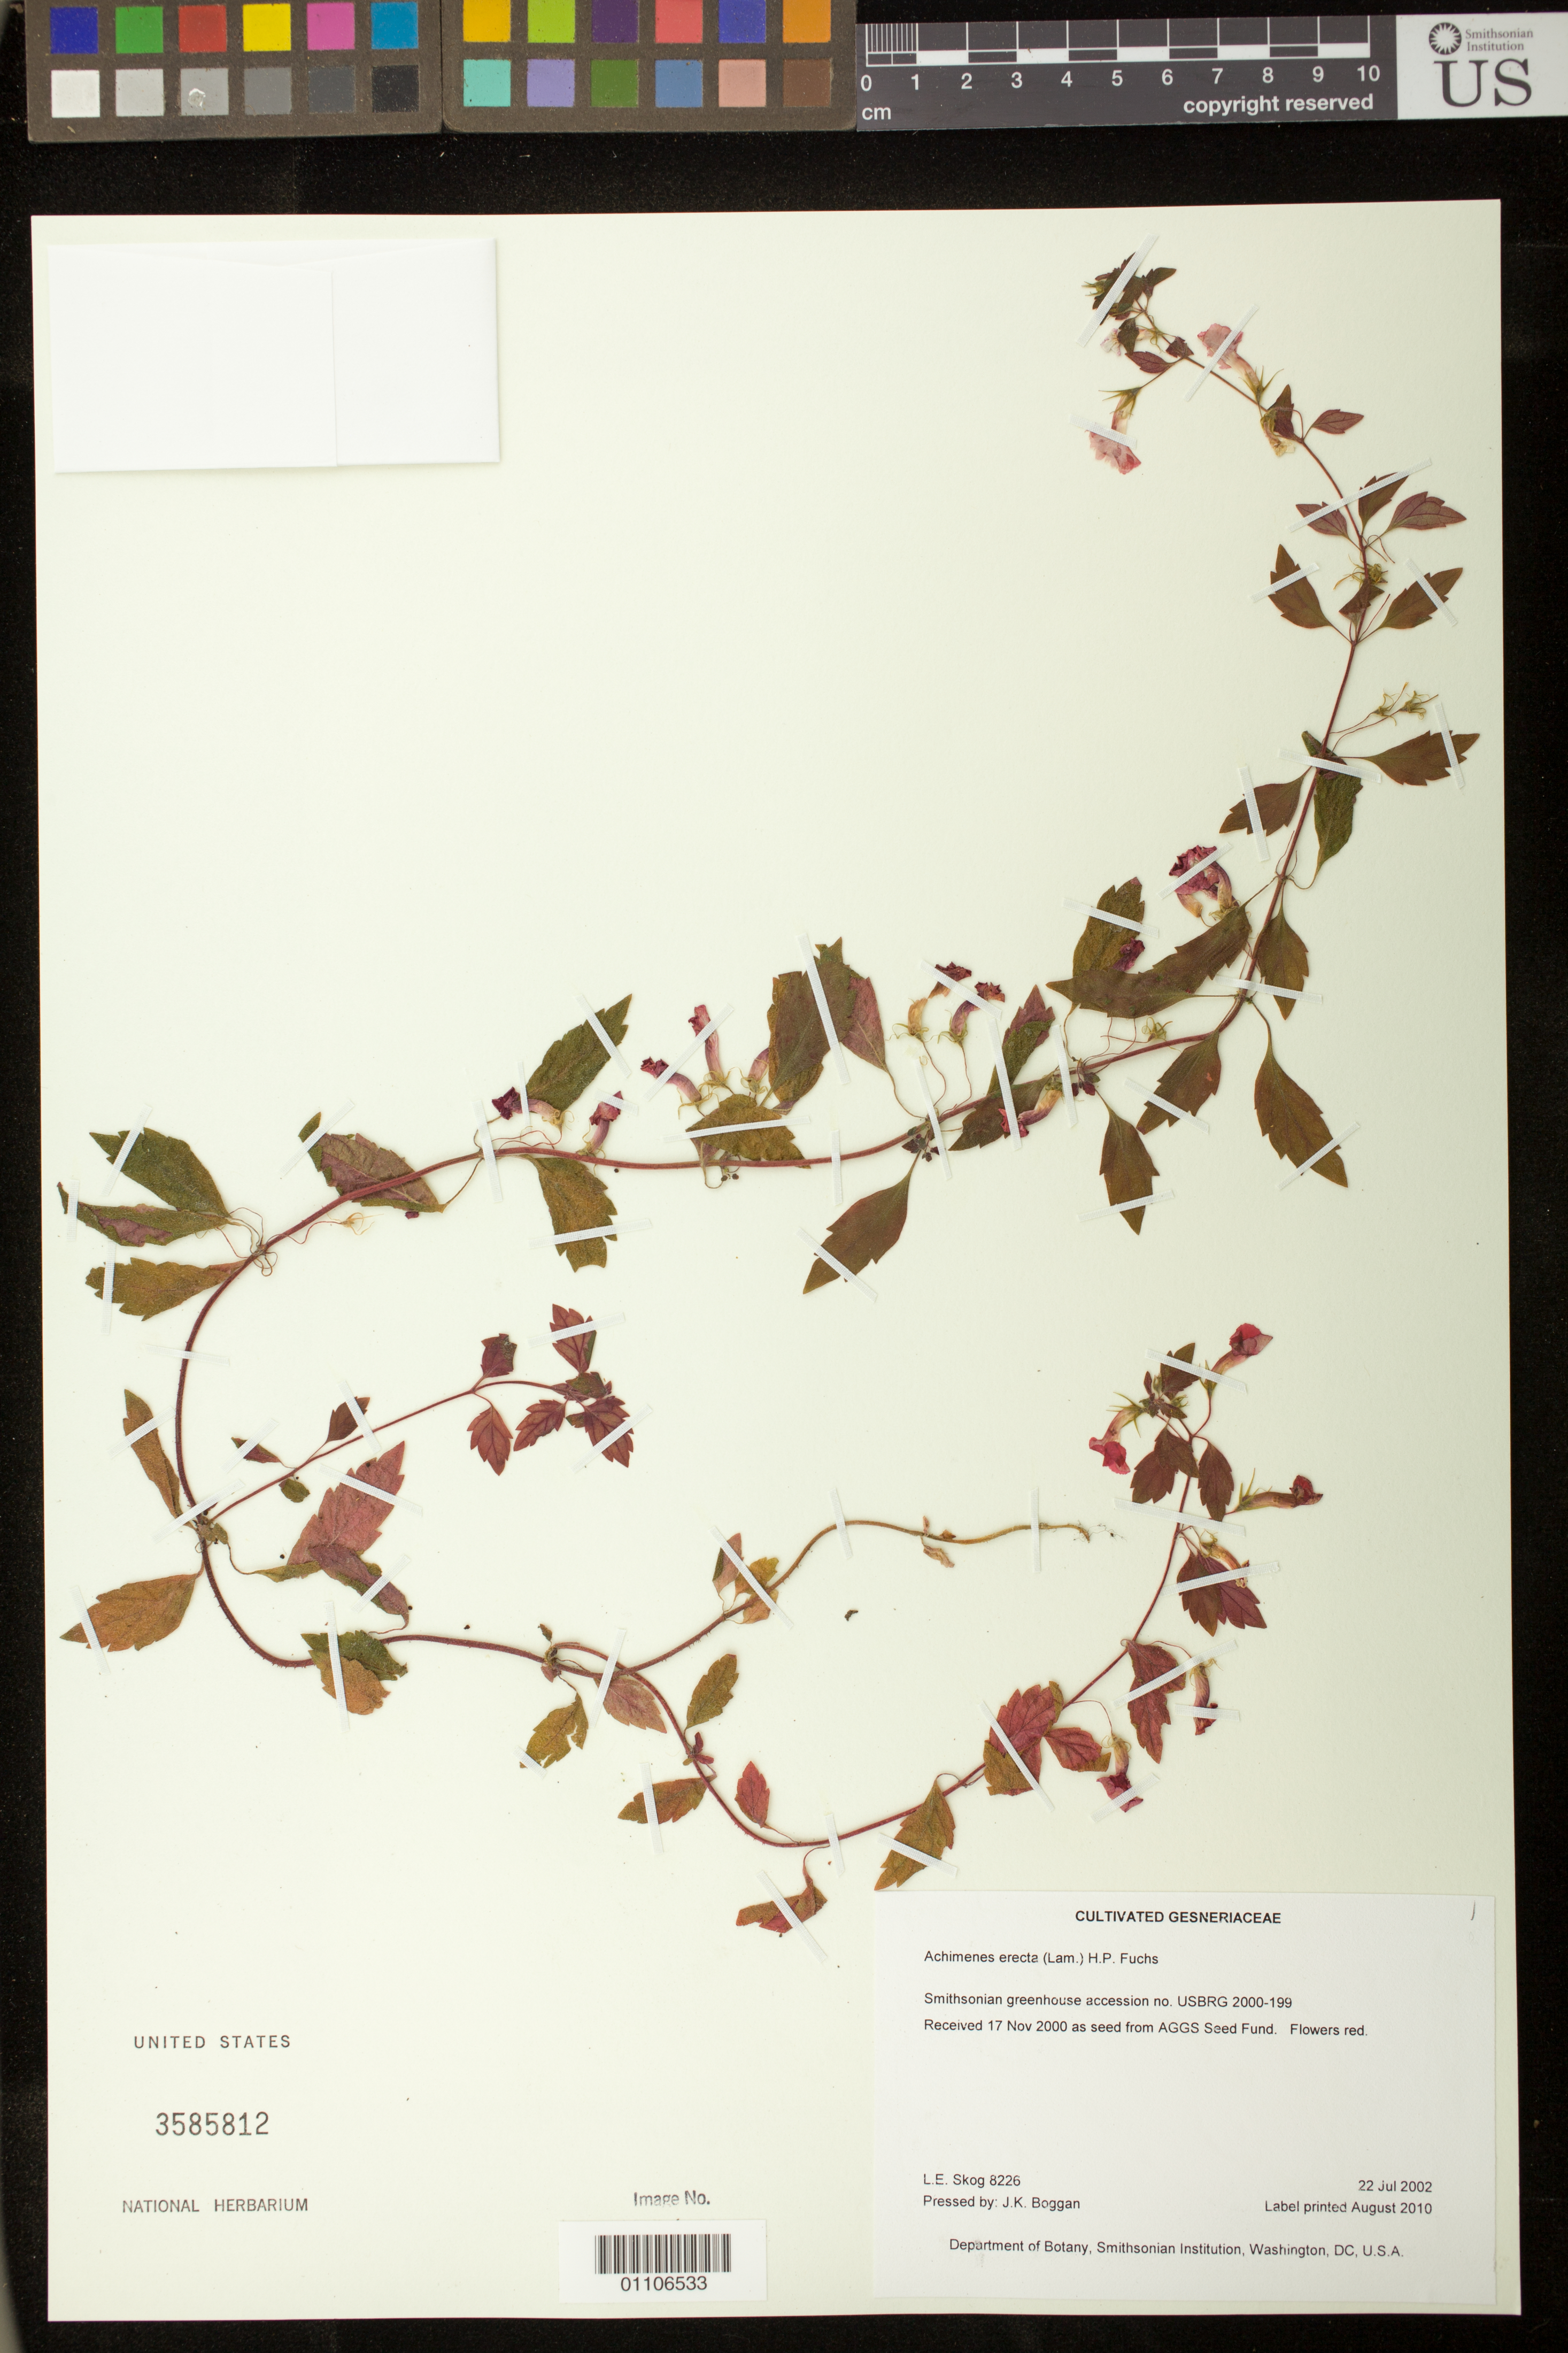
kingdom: Plantae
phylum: Tracheophyta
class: Magnoliopsida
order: Lamiales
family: Gesneriaceae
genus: Achimenes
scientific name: Achimenes erecta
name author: (Lam.) H.P. Fuchs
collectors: L. E. Skog & J. K. Boggan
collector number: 8226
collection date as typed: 22 Jul 2002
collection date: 2002-07-22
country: United States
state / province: District of Columbia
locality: Department of Botany, Smithsonian Institution, Washington, DC, U.S.A.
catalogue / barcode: US 3585812